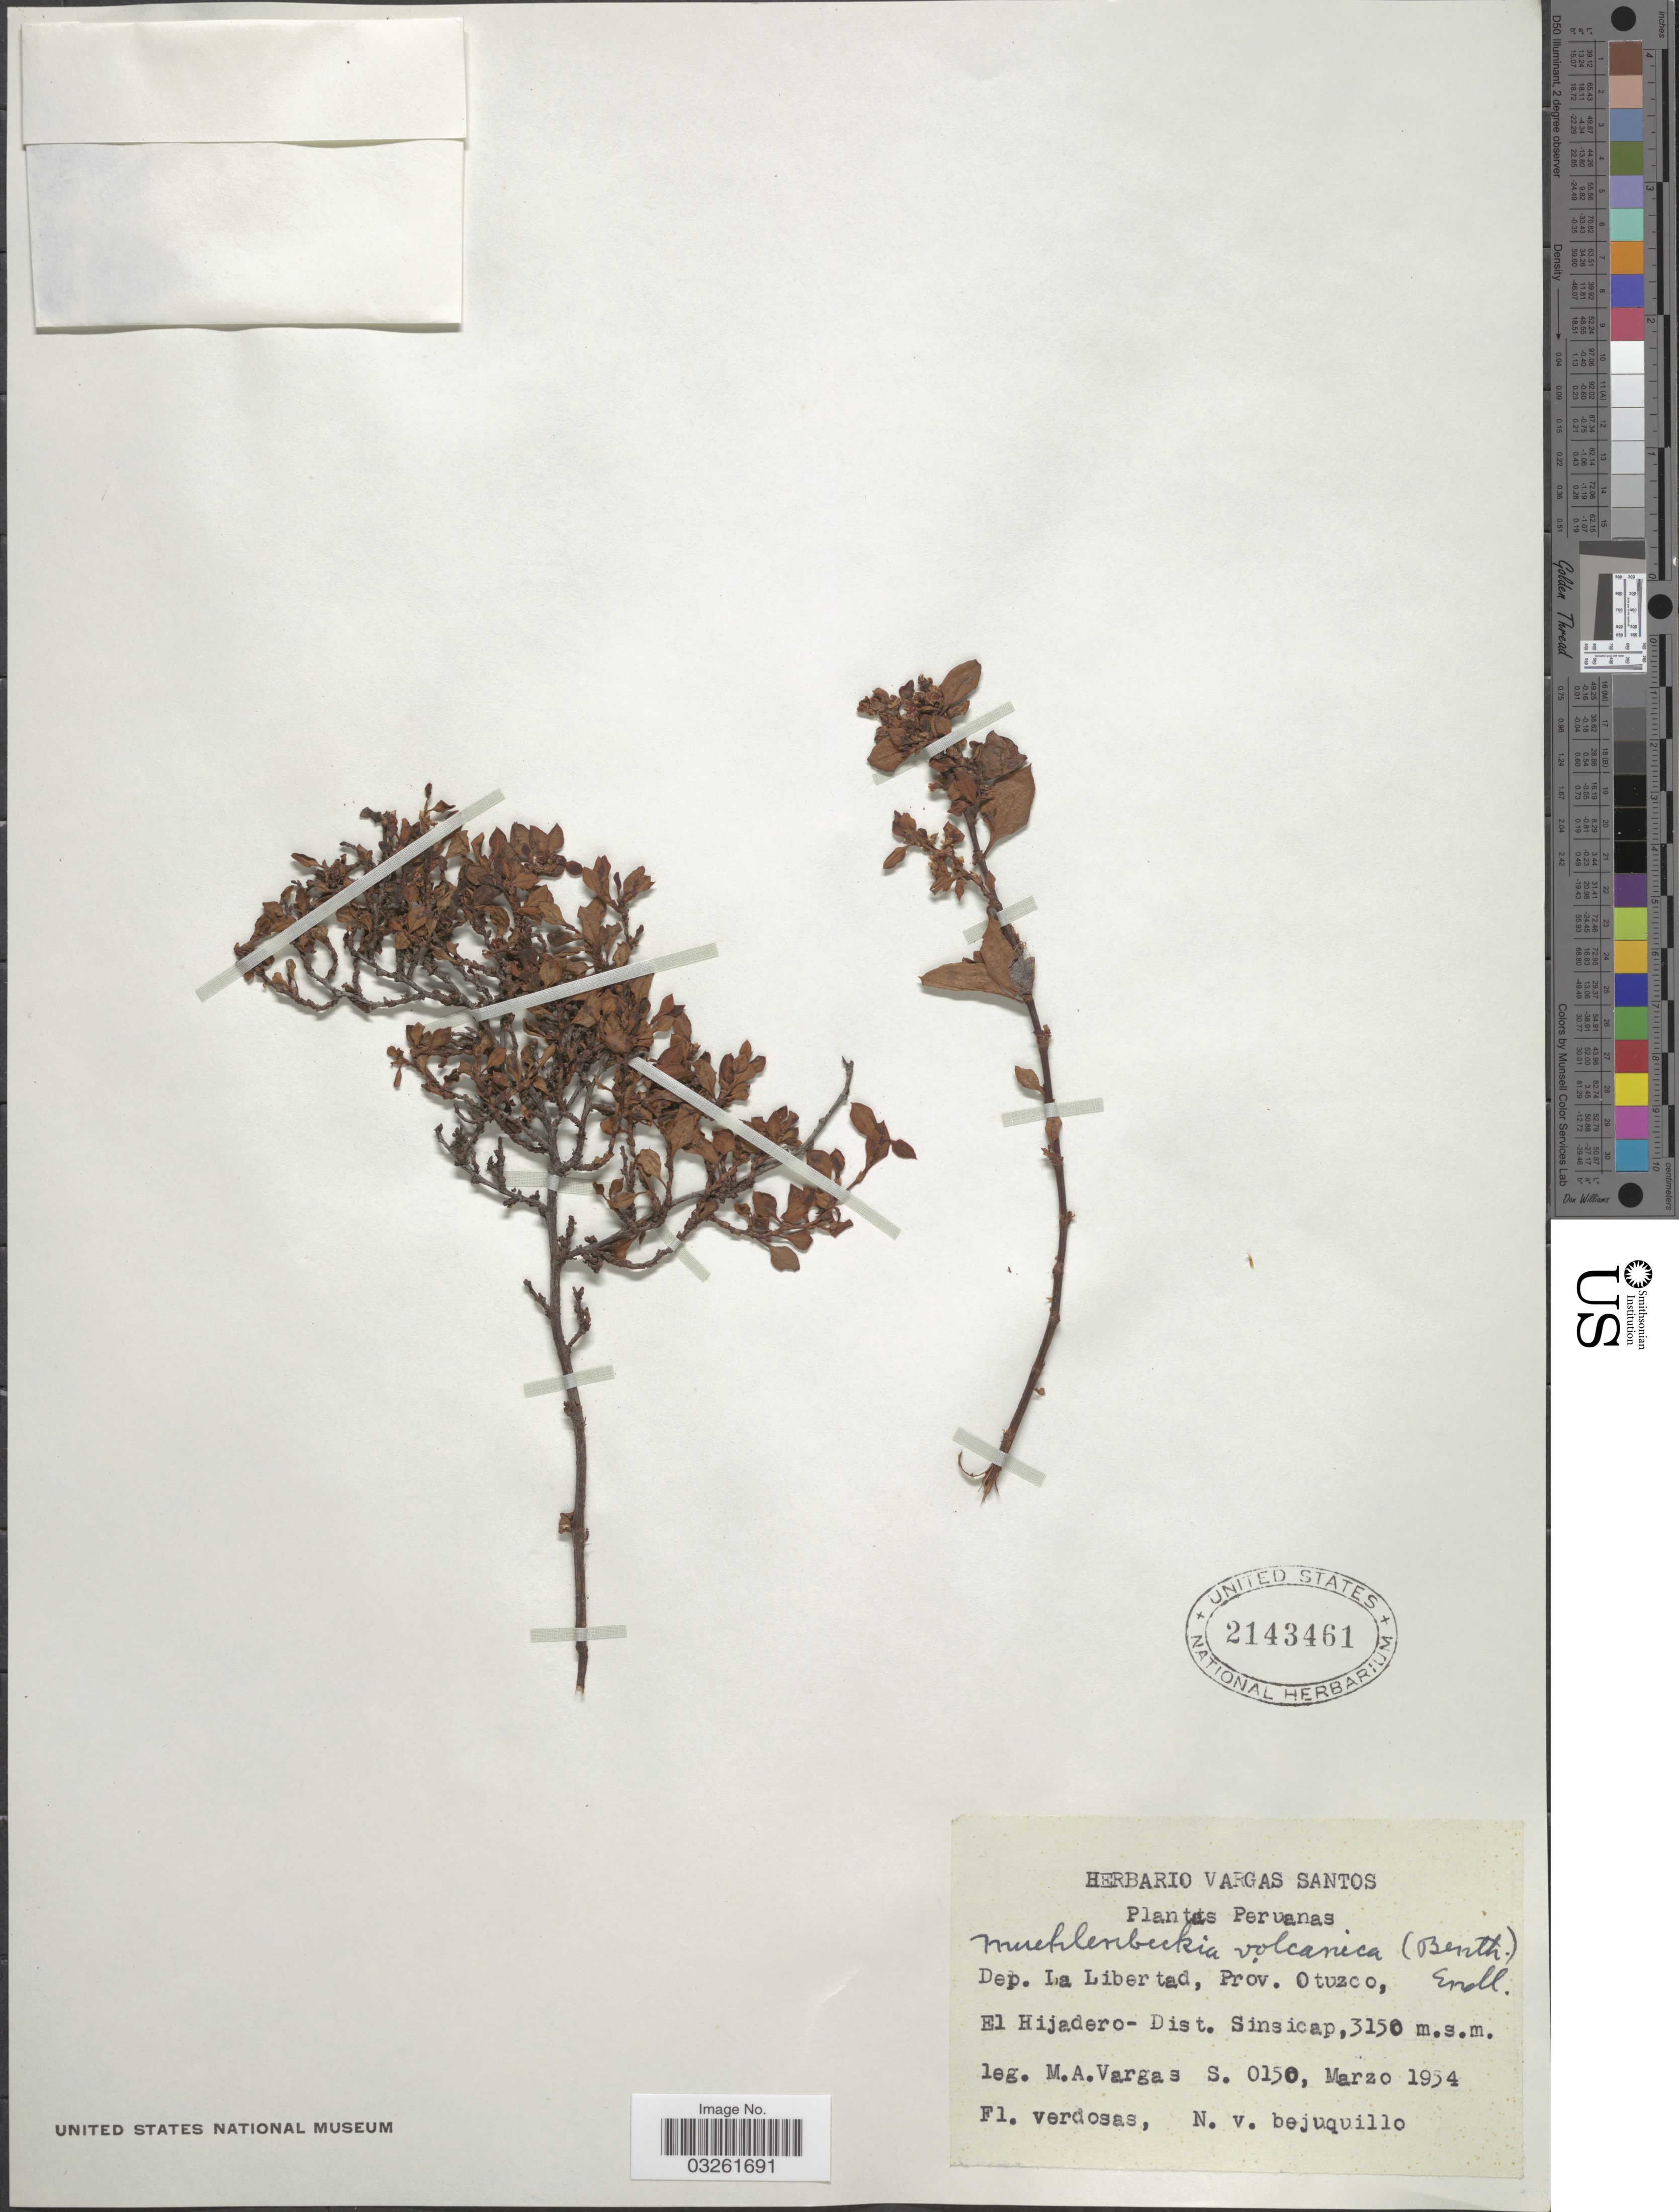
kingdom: Plantae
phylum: Tracheophyta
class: Magnoliopsida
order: Caryophyllales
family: Polygonaceae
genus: Muehlenbeckia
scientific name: Muehlenbeckia volcanica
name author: (Benth.) Endl.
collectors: M. Vargas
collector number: S. 0150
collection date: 1954-03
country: Peru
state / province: La Libertad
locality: Dep. La Libertad, Prov., Otuzco, El Hijadero-Dist. Sinsicap.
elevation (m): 3150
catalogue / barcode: US 2143461